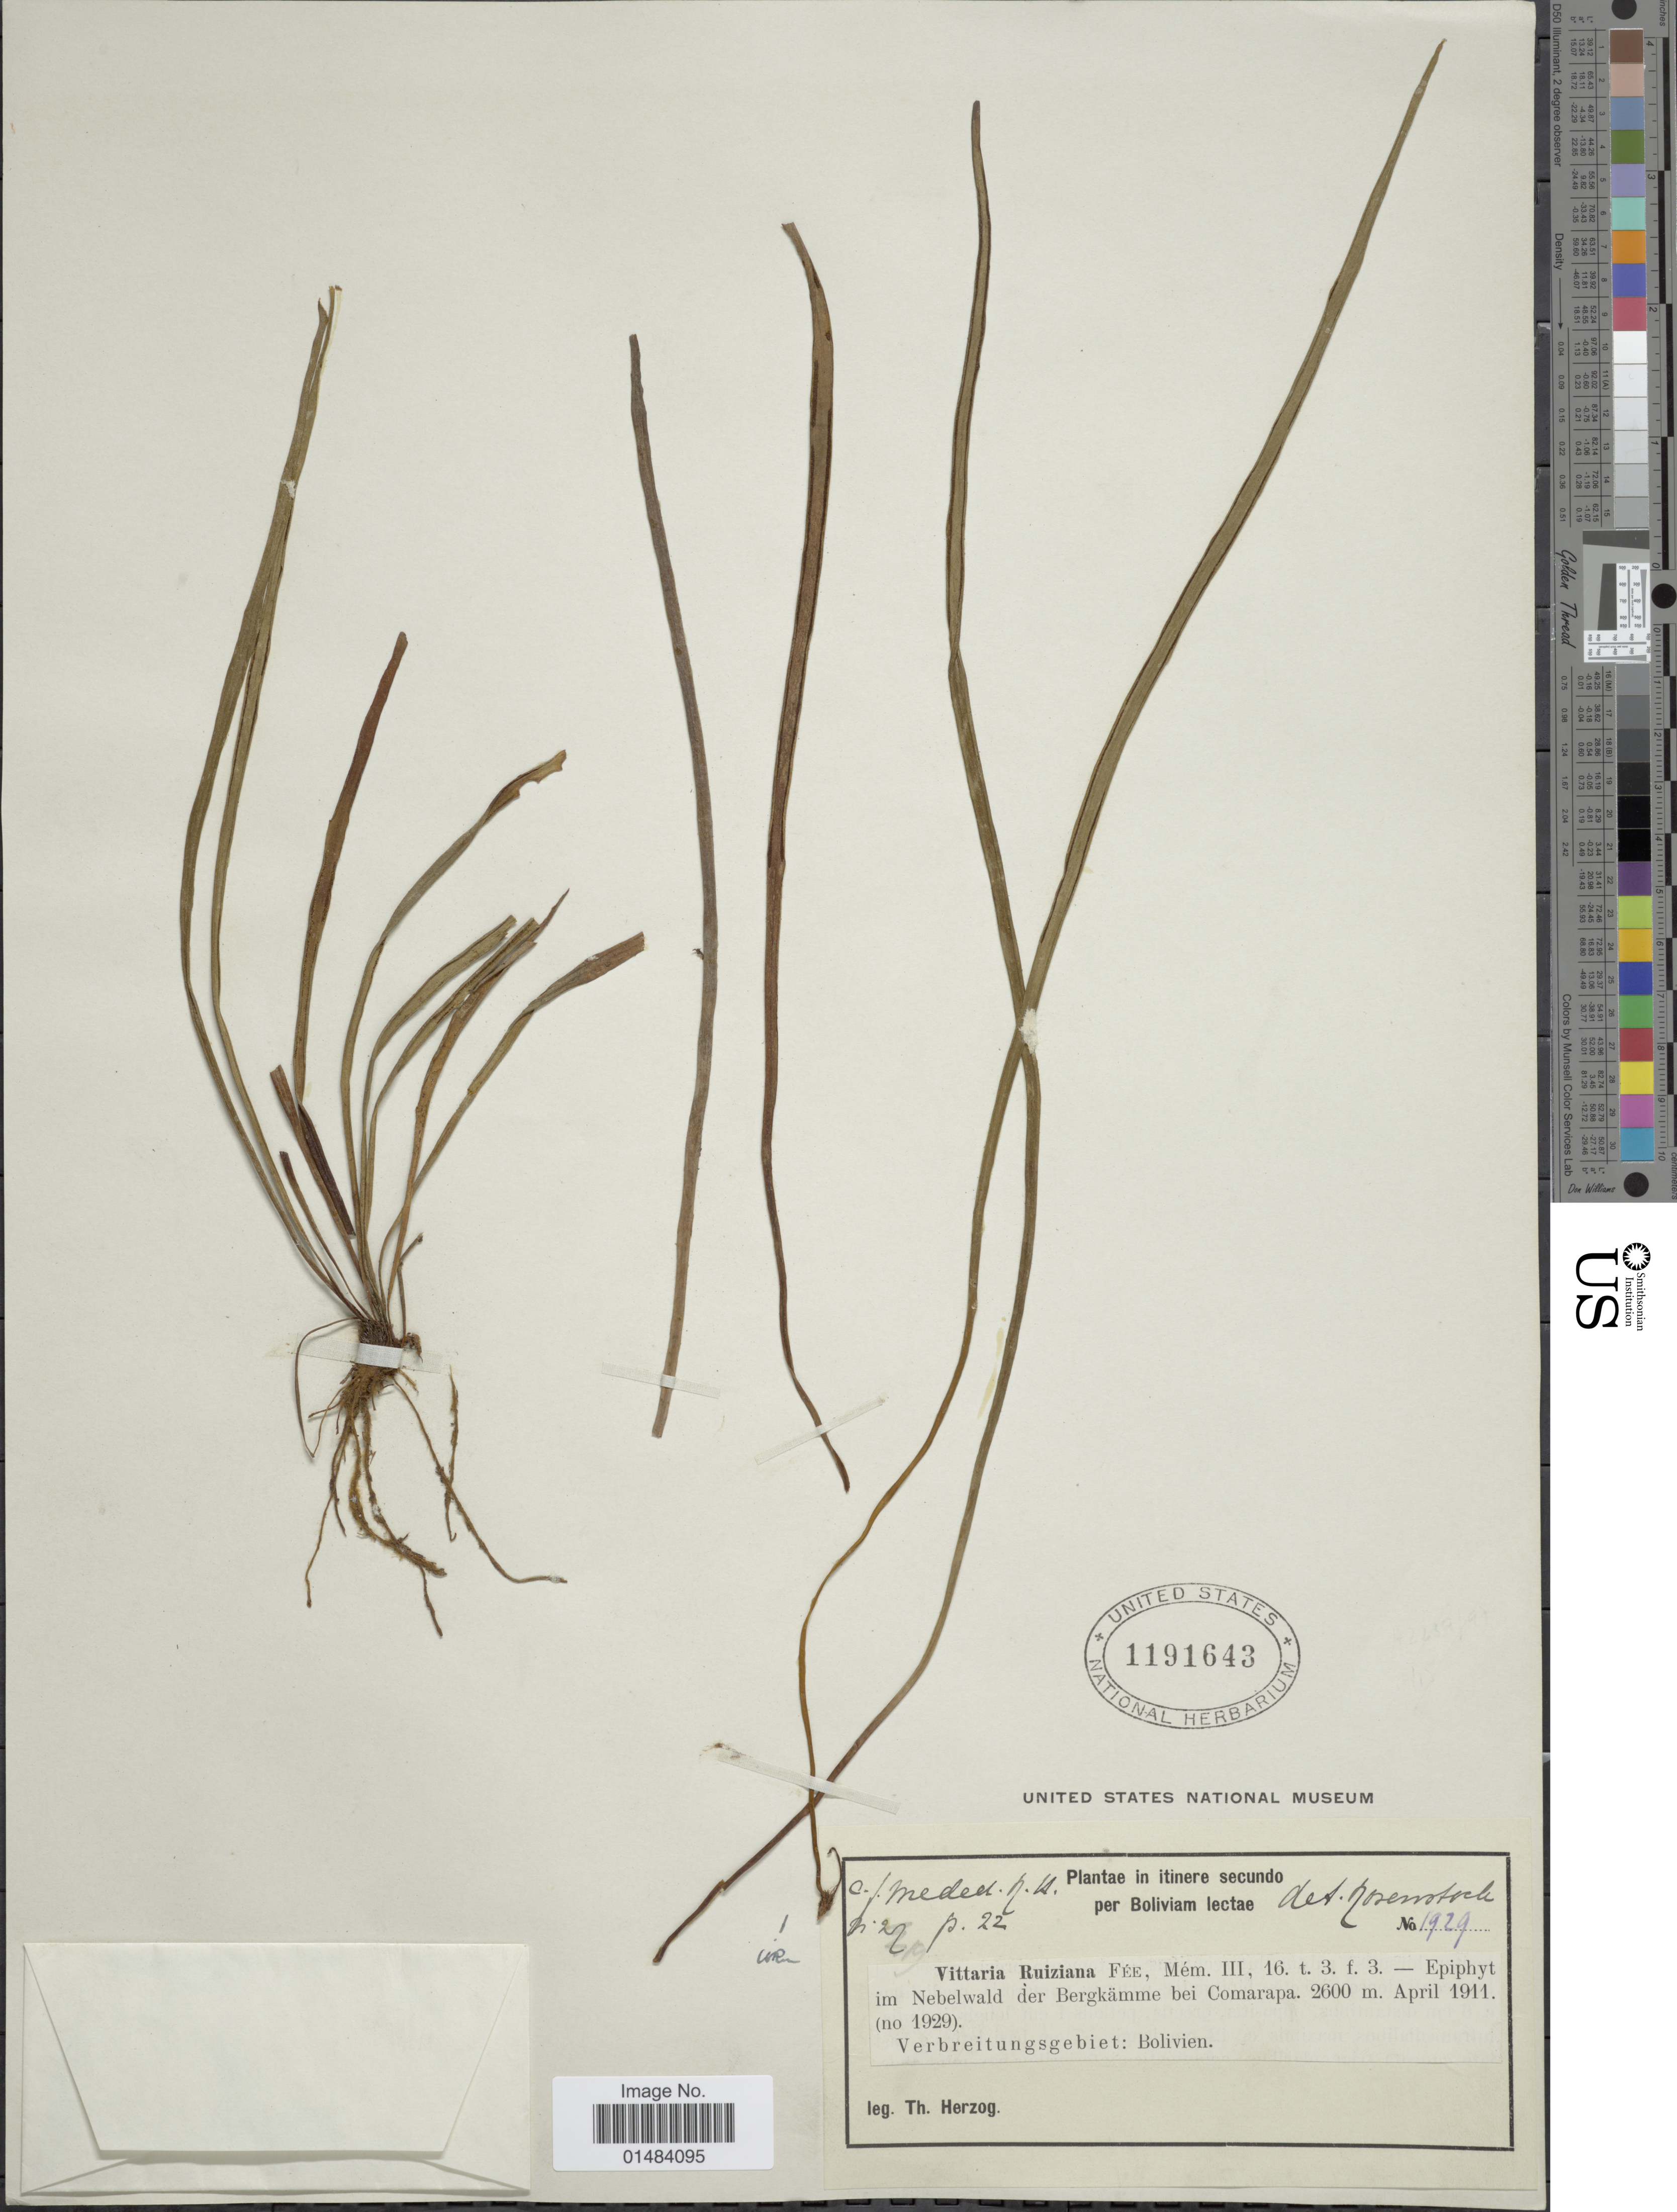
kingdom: Plantae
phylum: Tracheophyta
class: Polypodiopsida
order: Polypodiales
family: Pteridaceae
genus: Vittaria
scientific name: Vittaria ruiziana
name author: Fée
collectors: T. K. J. Herzog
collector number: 1929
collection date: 1911-04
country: Bolivia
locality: Epiphyt im Nebelwald der Bergkämme bei Comarapa.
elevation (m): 2600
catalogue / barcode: US 1191643